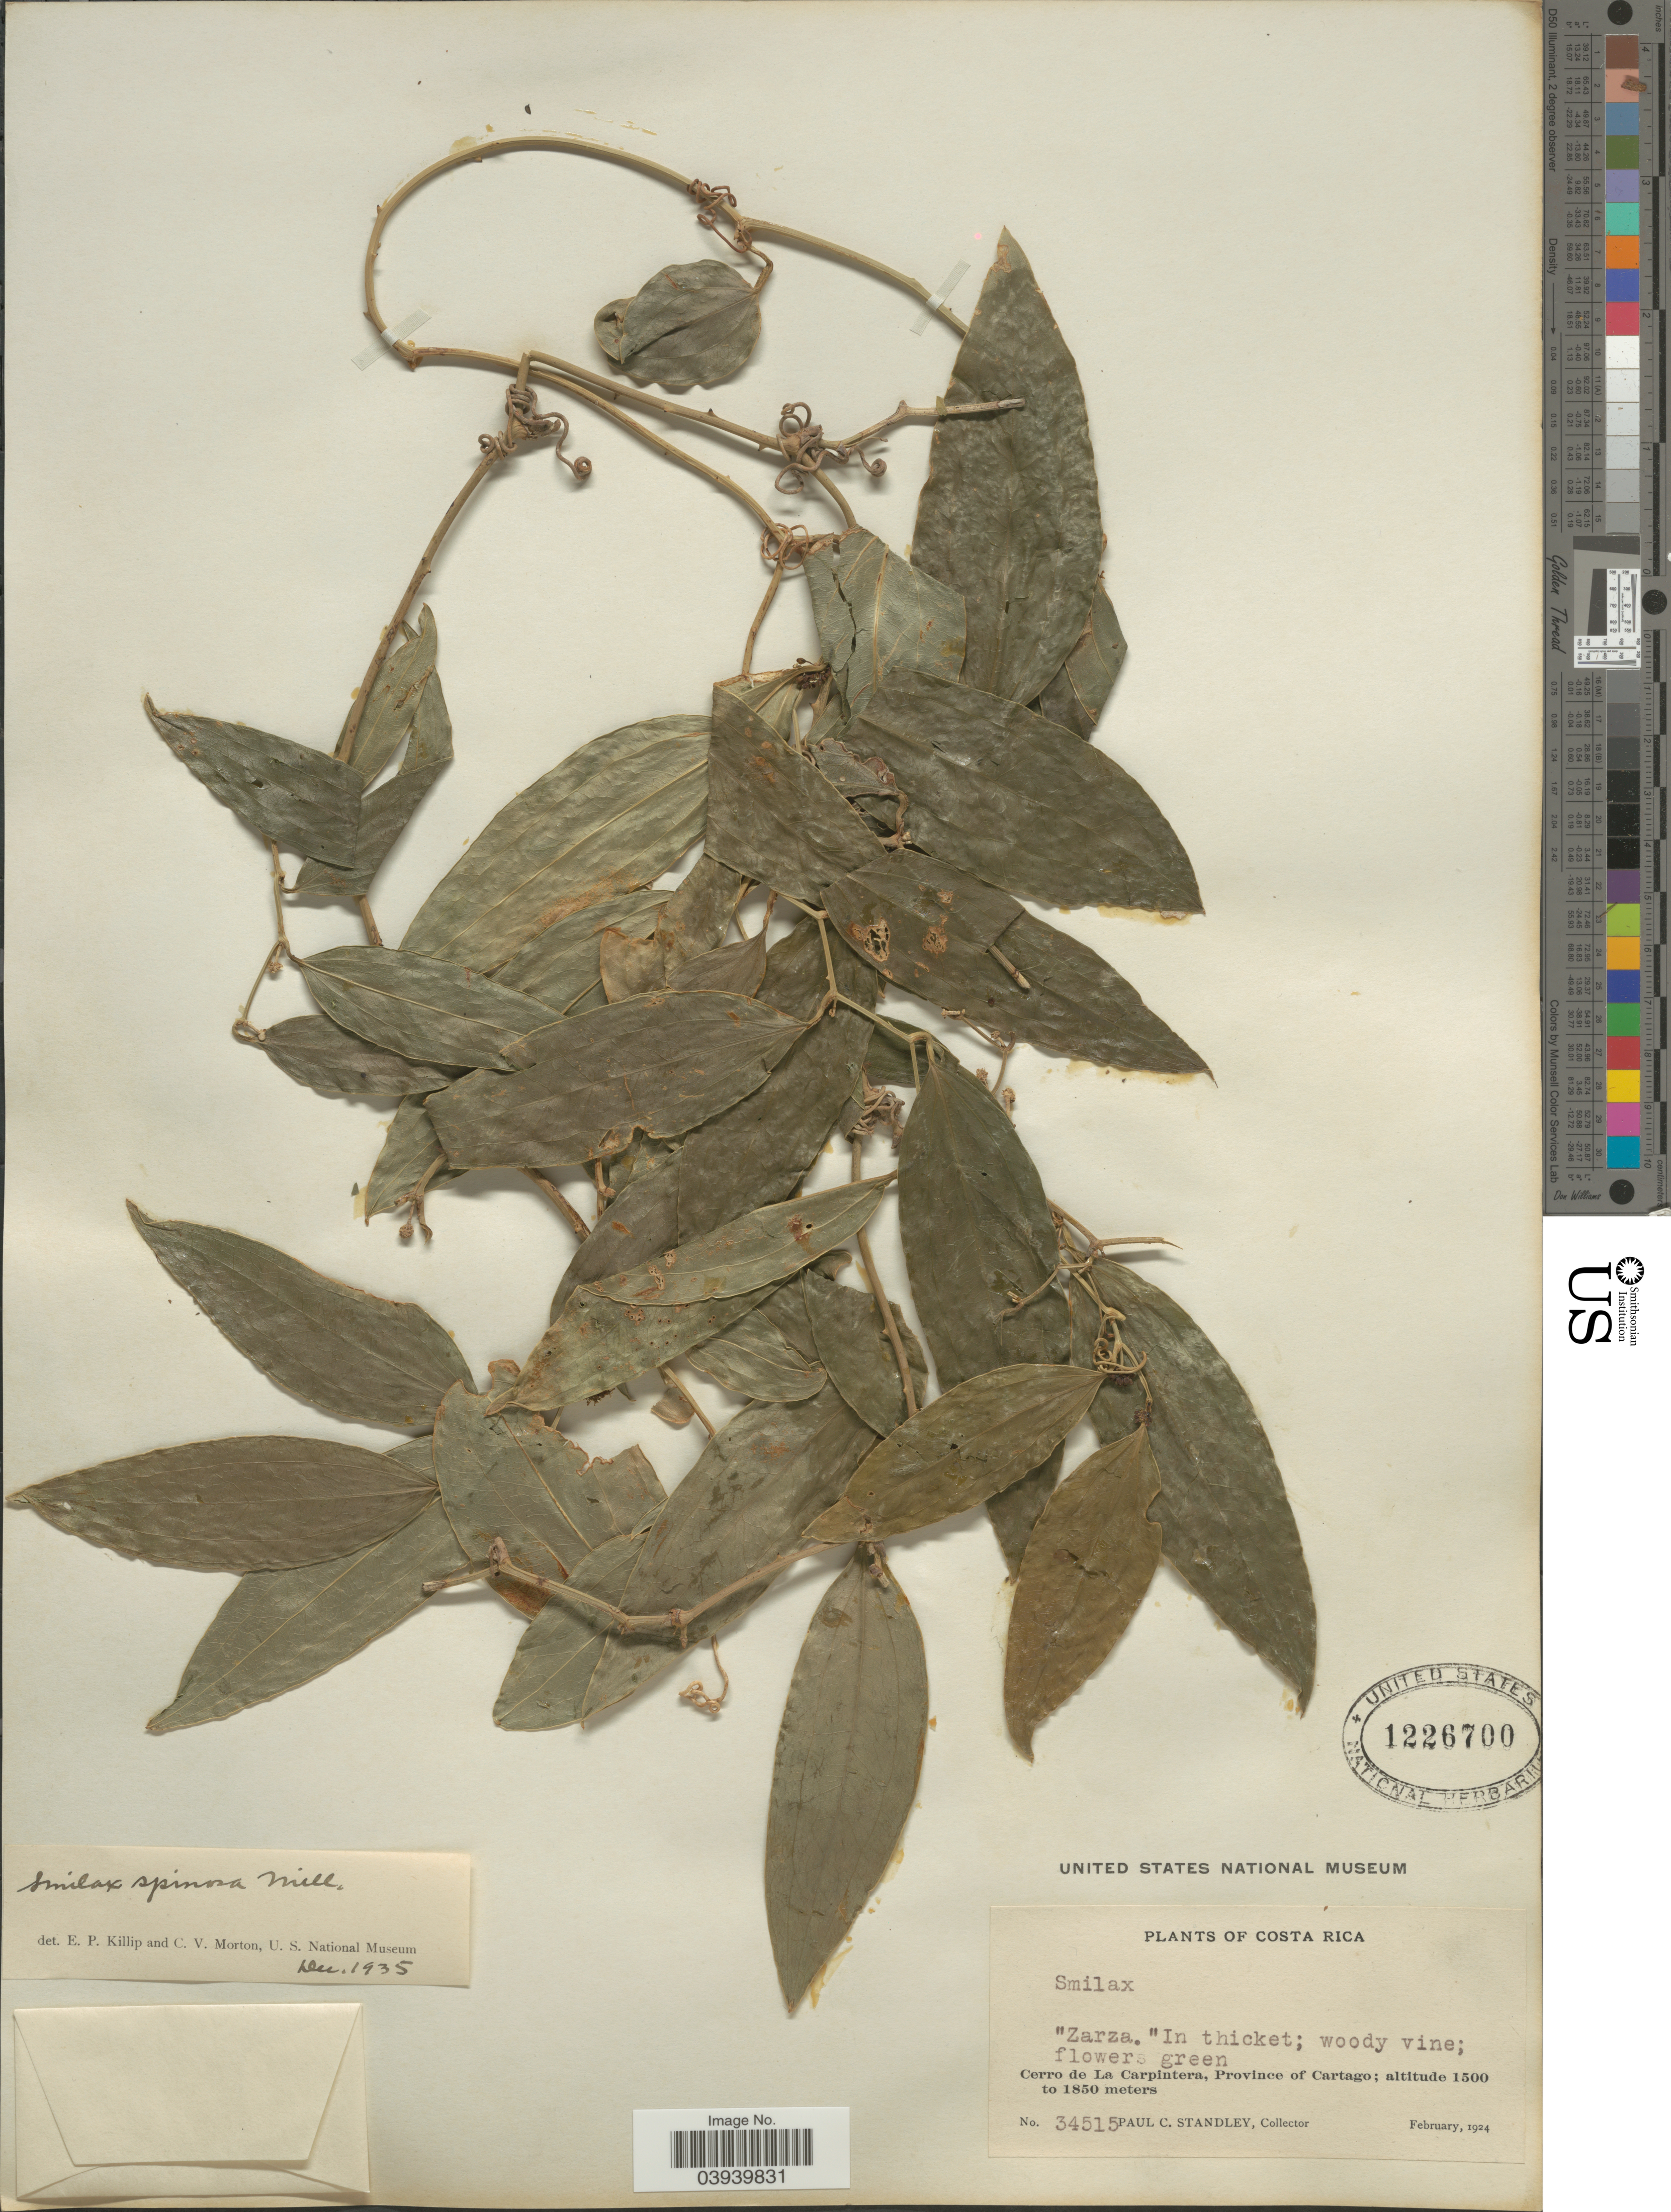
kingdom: Plantae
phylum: Tracheophyta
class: Liliopsida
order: Liliales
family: Smilacaceae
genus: Smilax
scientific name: Smilax spinosa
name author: Mill.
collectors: P. C. Standley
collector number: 34515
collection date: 1924-02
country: Costa Rica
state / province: Cartago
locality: Cerro de La Carpintera.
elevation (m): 1500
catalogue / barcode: US 1226700